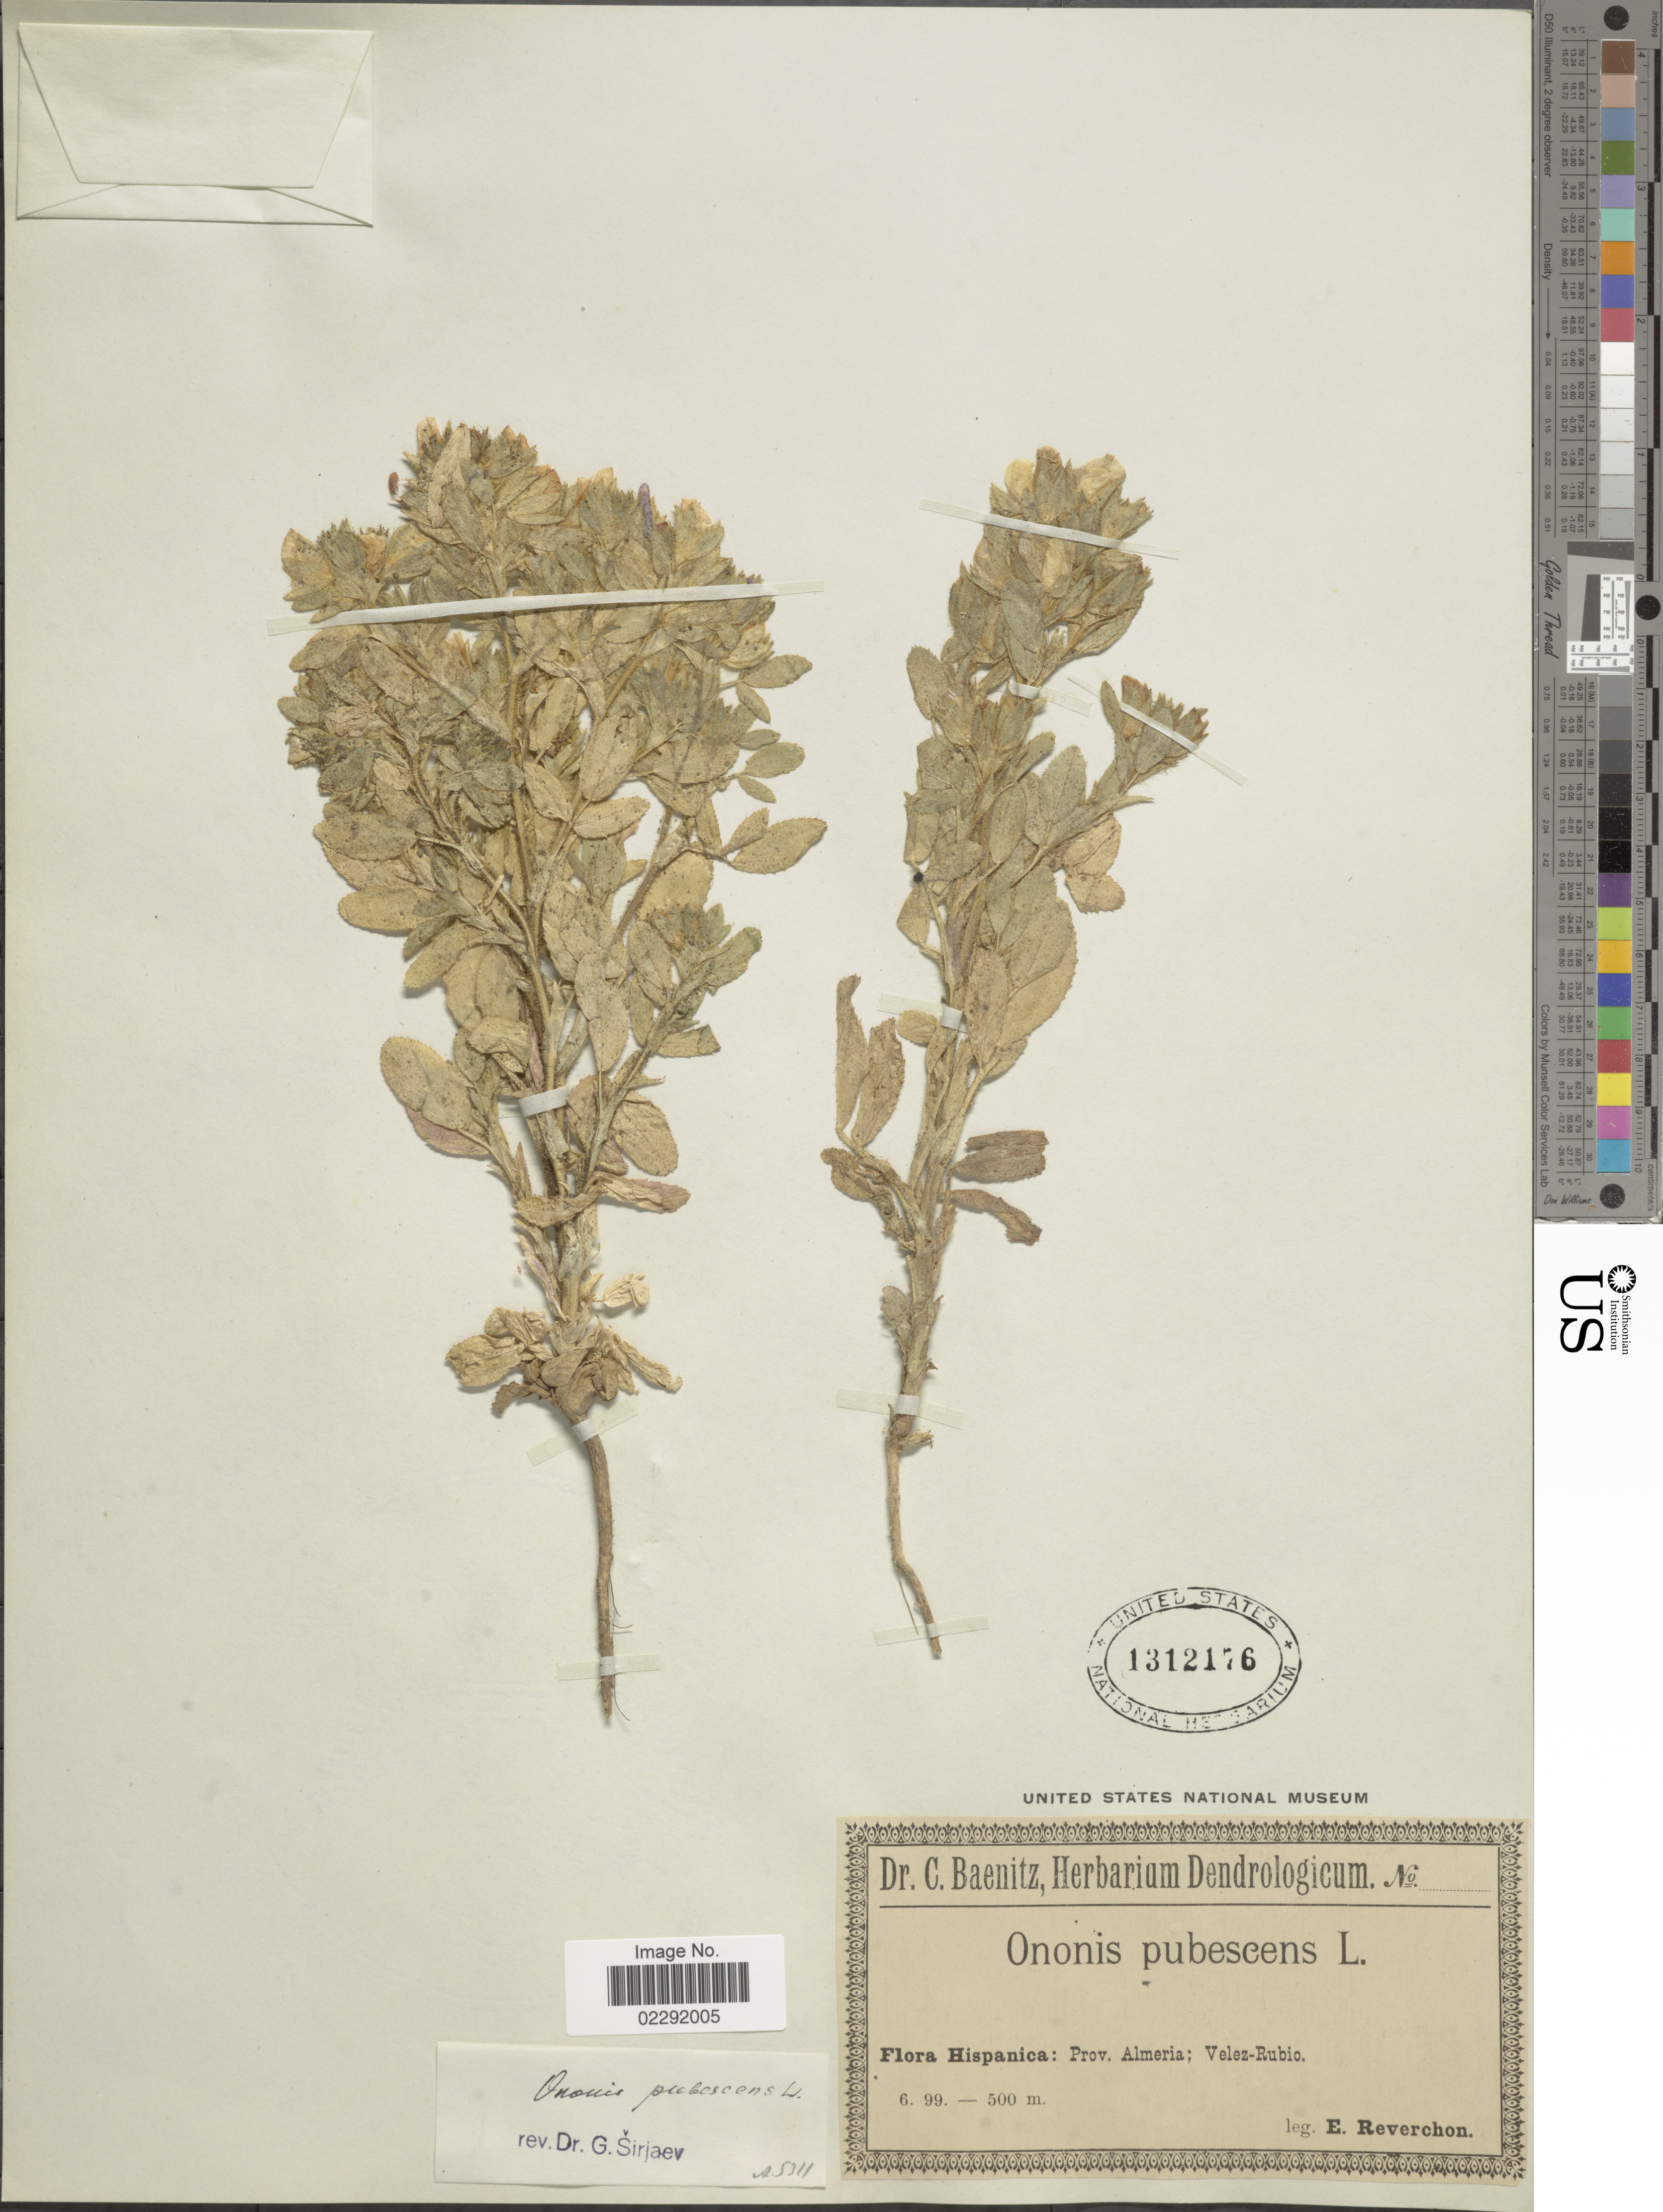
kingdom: Plantae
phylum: Tracheophyta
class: Magnoliopsida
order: Fabales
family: Fabaceae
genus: Ononis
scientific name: Ononis pubescens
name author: L.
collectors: E. Reverchon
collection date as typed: Transcribed d/m/y: /6/99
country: Spain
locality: Hispanica: Prov. Almeria; Velez-Rubio.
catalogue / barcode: US 1312176